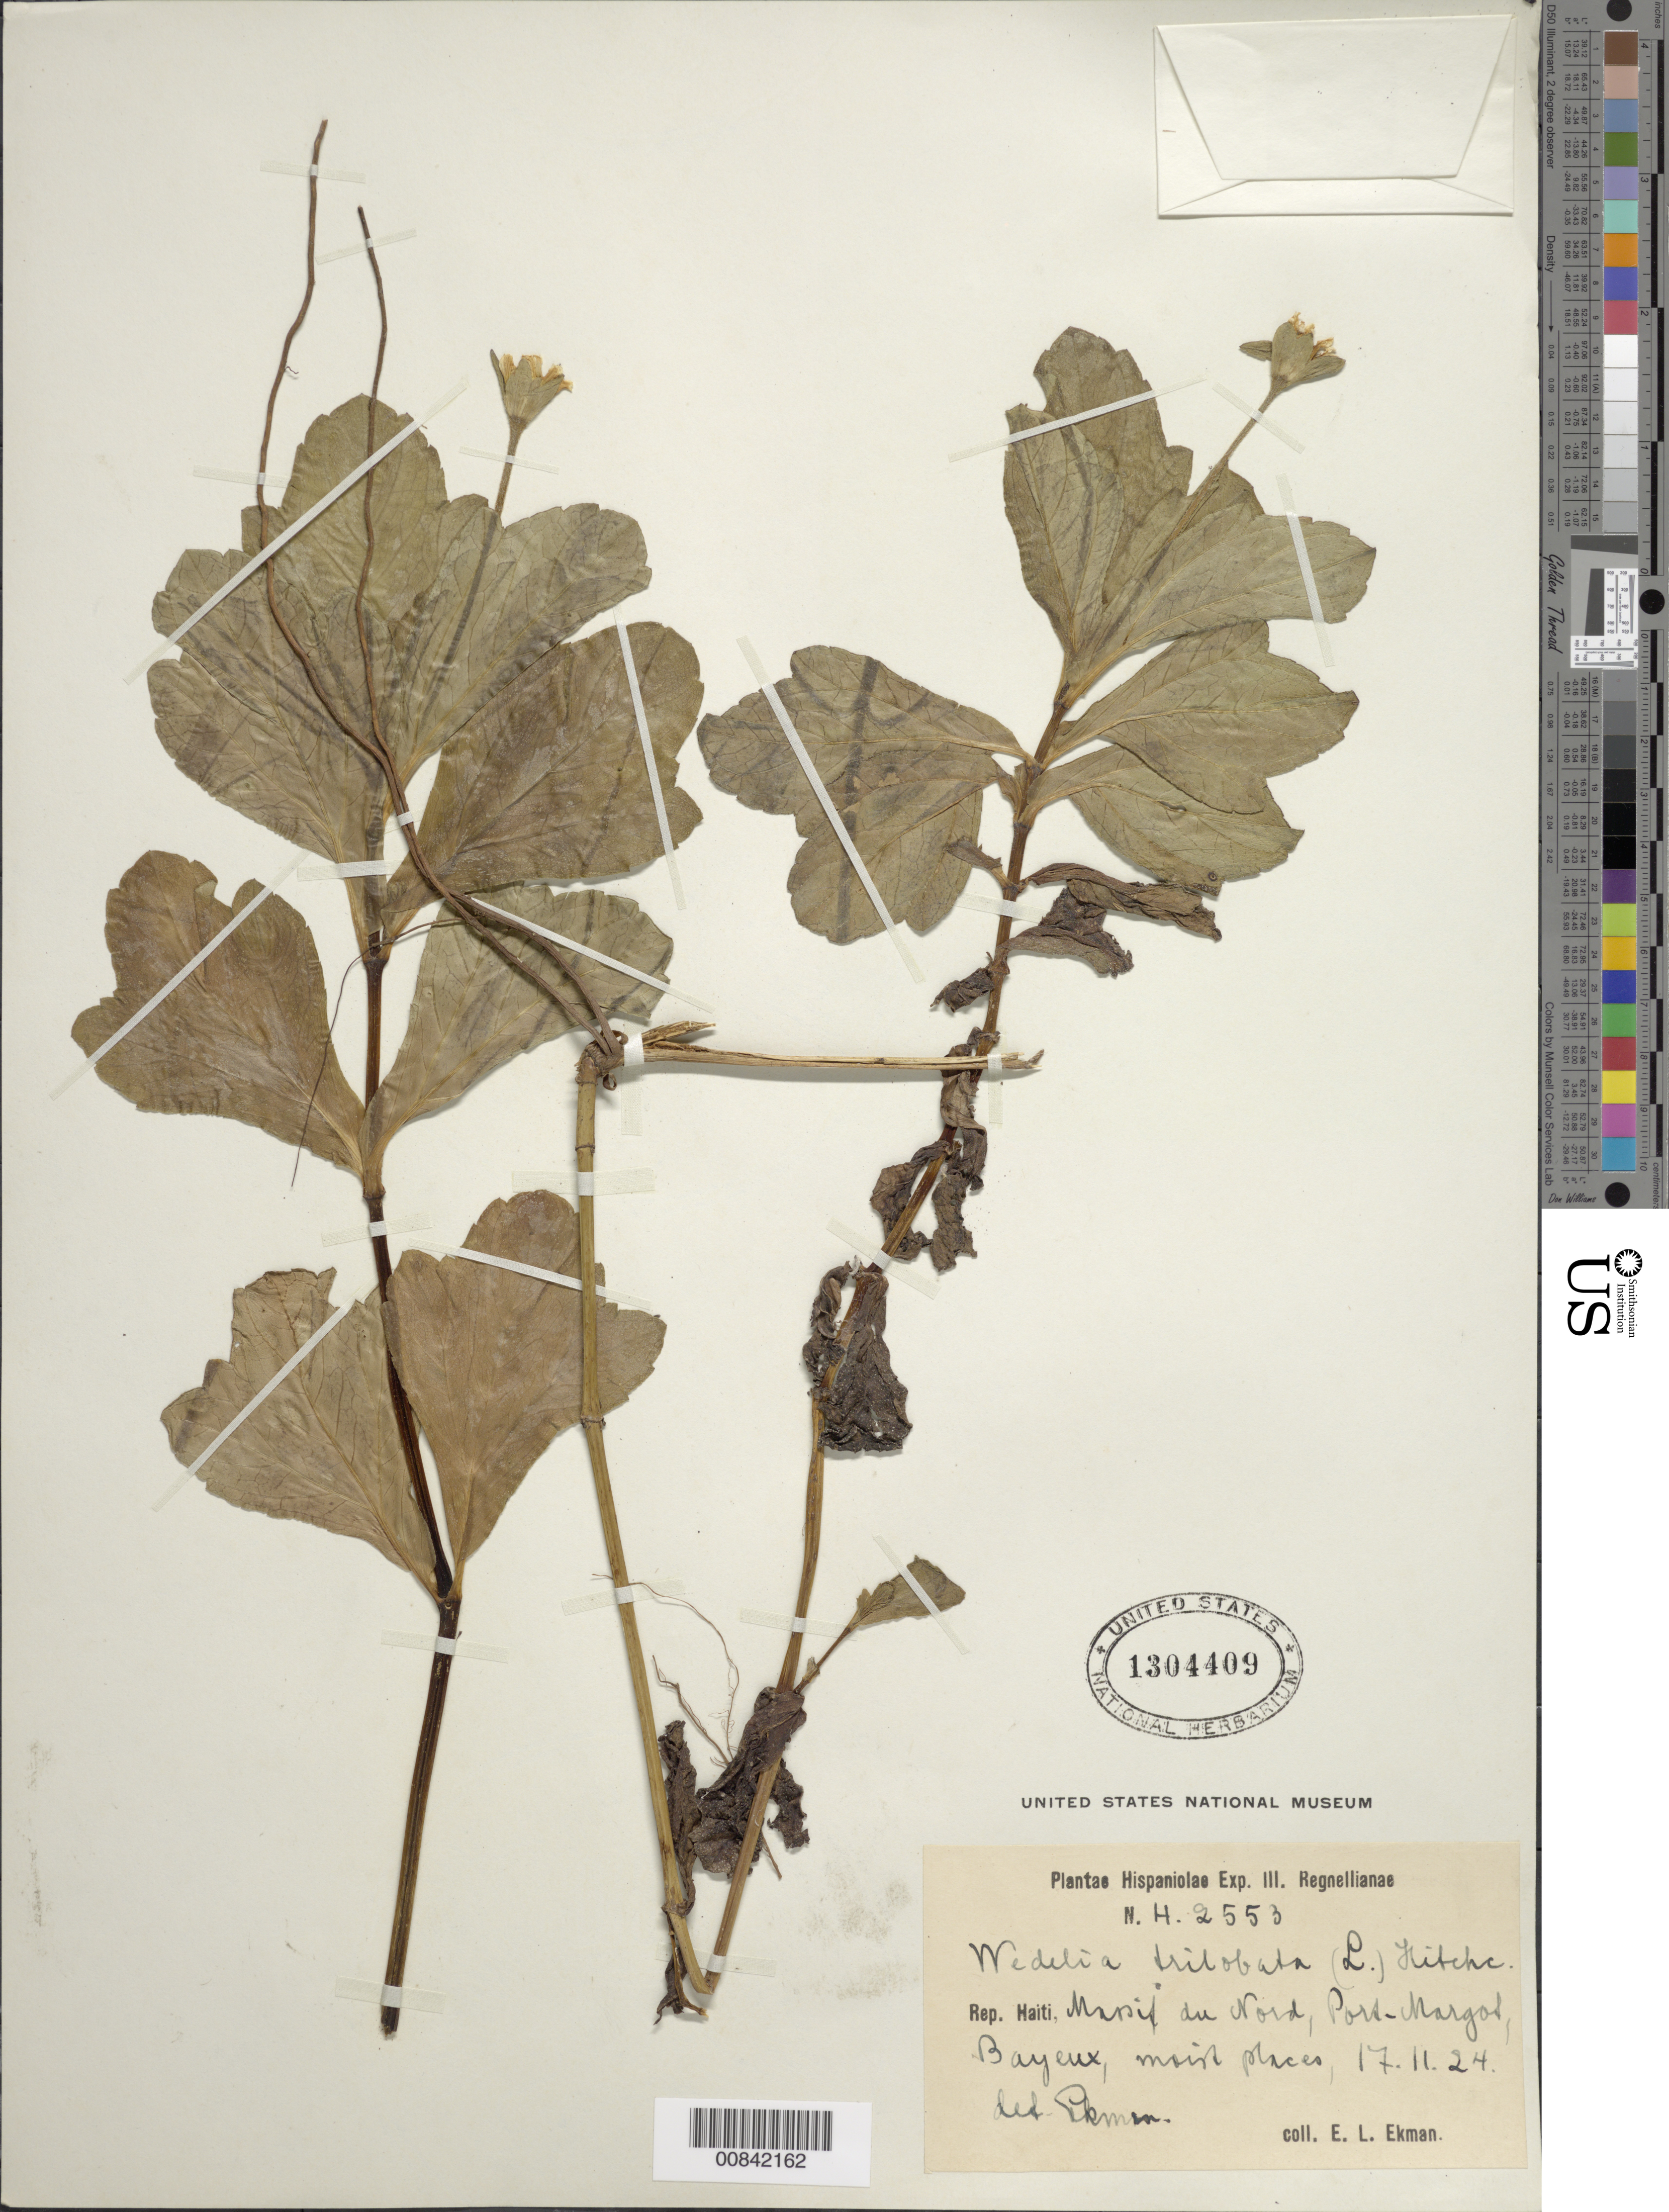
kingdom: Plantae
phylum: Tracheophyta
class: Magnoliopsida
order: Asterales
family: Asteraceae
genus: Sphagneticola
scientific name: Sphagneticola trilobata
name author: (L.) Pruski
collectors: E. L. Ekman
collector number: H 2553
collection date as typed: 17 Nov 1924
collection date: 1924-11-17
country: Haiti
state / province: Nord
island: Hispaniola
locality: Massif du Nord, Port-Margot, Bayeux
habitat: Moist places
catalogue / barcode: US 1304409